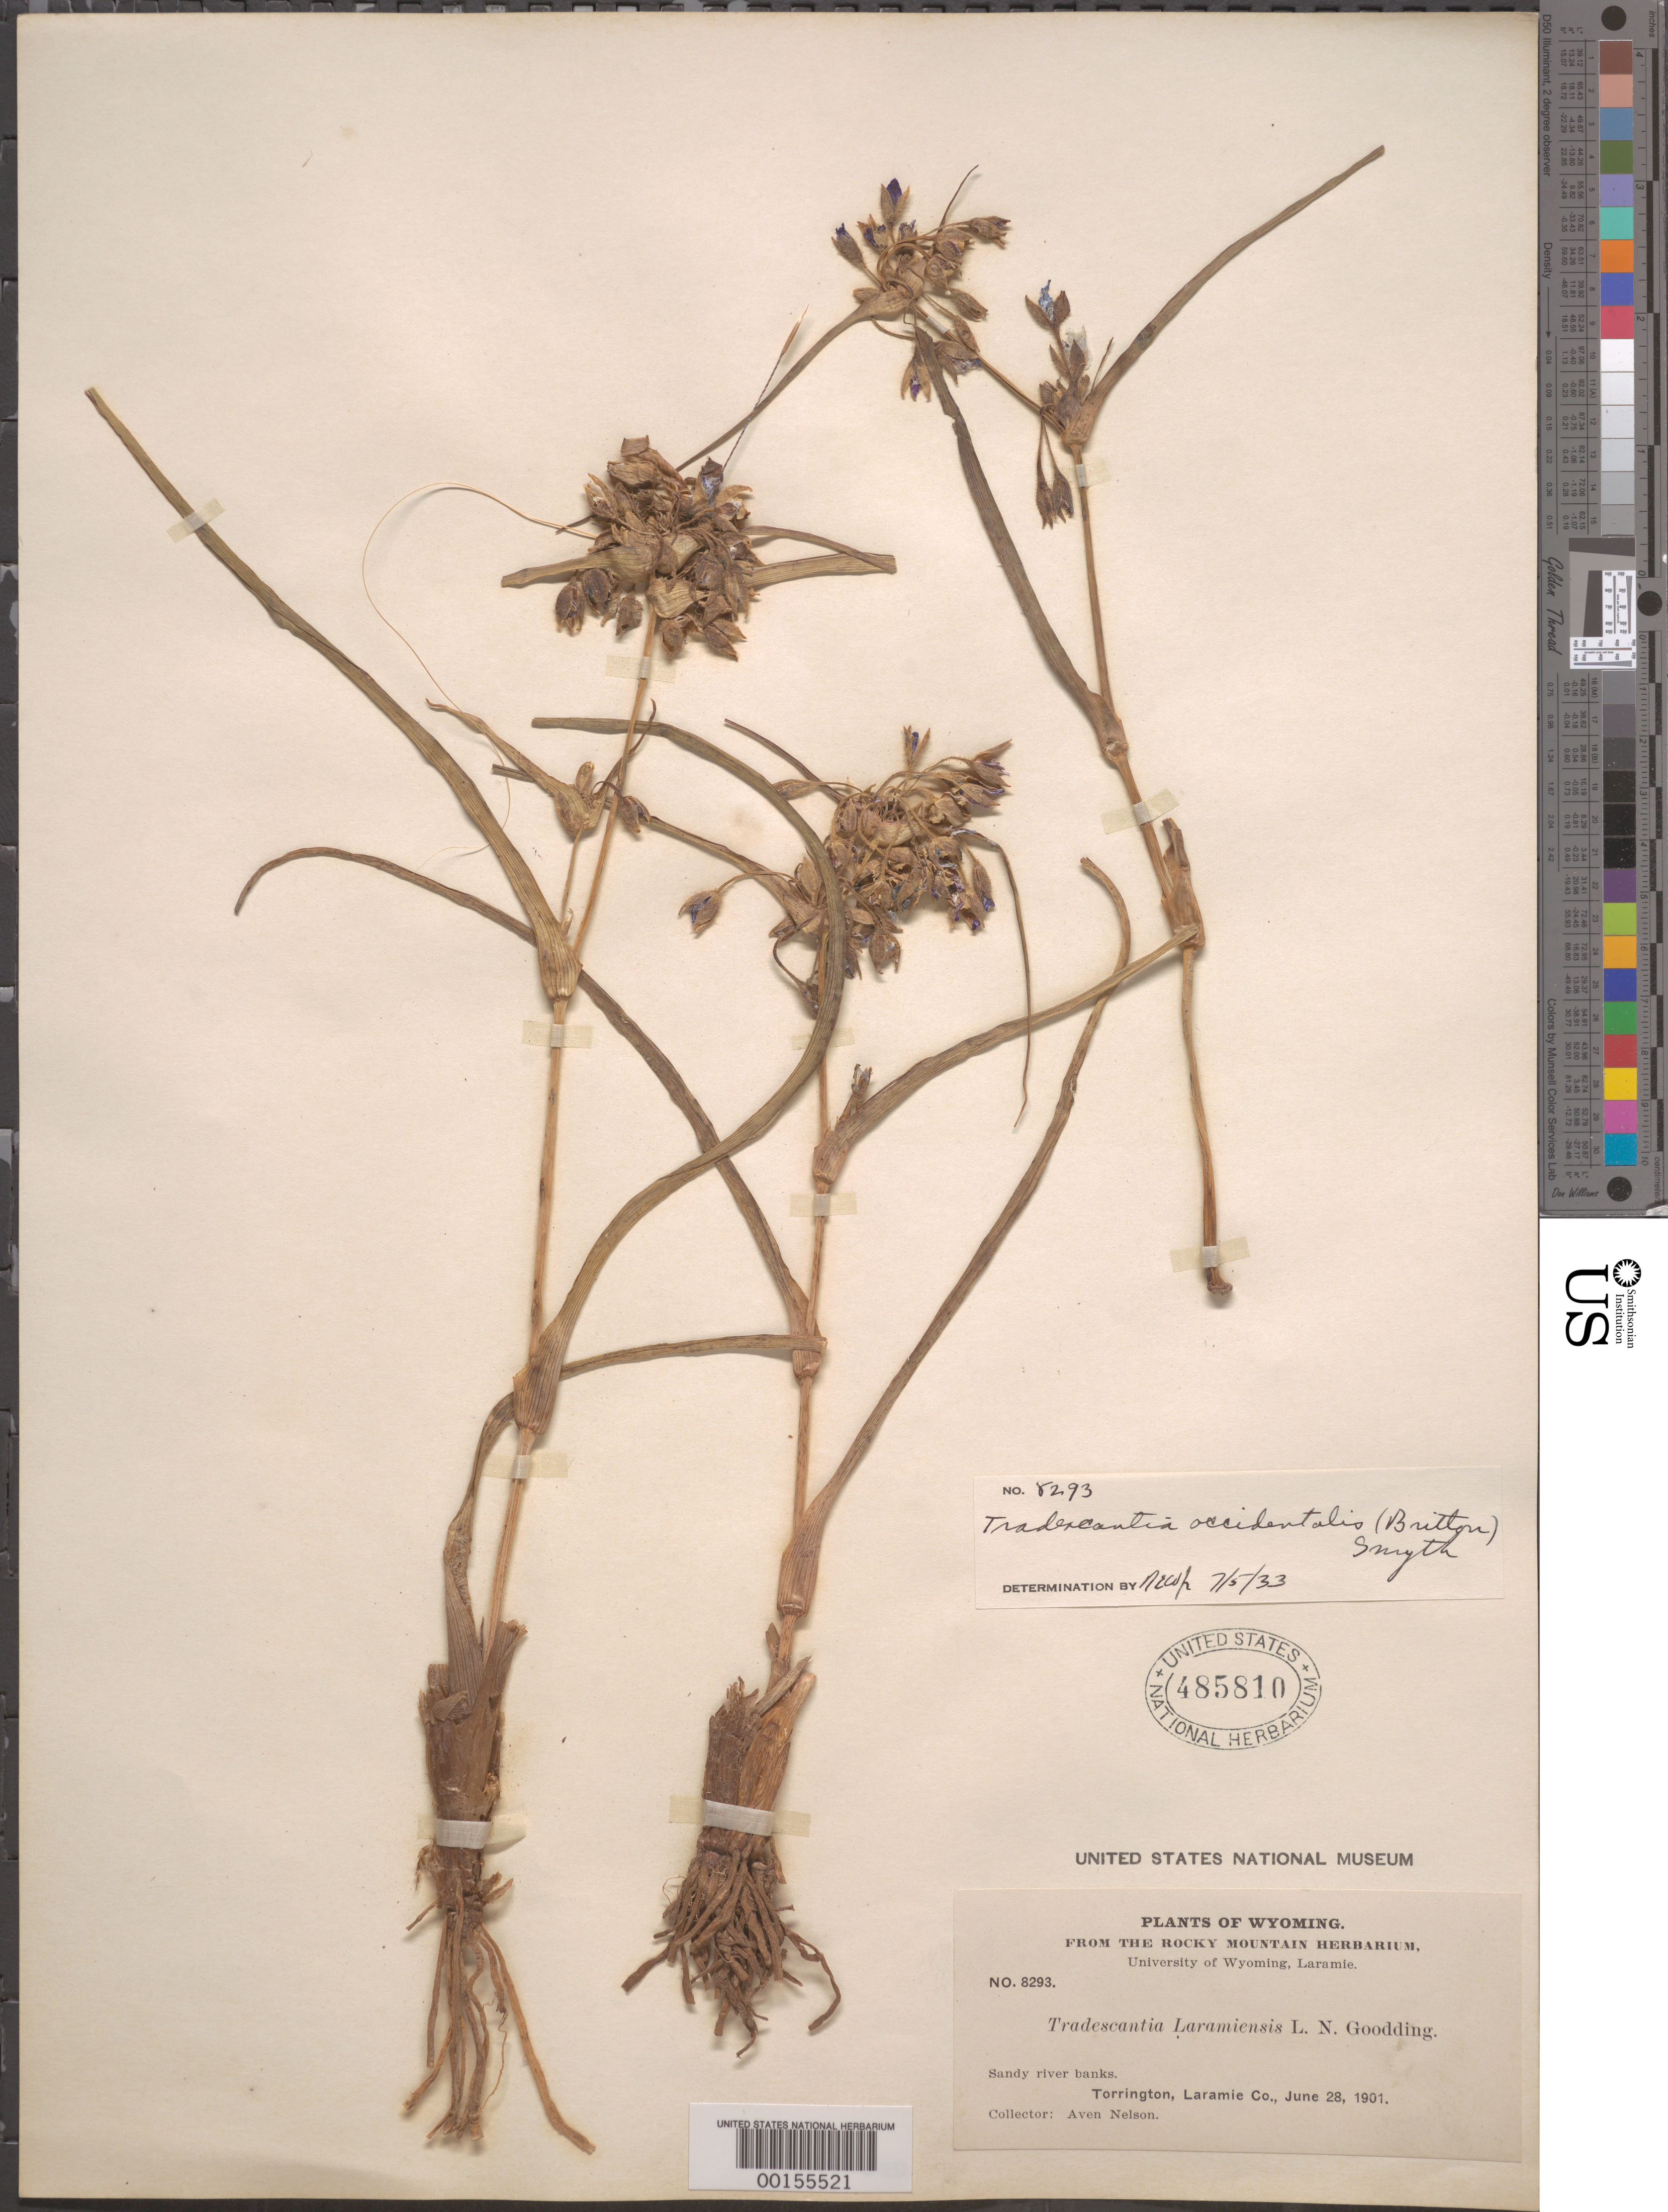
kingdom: Plantae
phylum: Tracheophyta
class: Liliopsida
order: Commelinales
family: Commelinaceae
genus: Tradescantia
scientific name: Tradescantia occidentalis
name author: (Britton) Smyth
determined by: Woodward, R. E.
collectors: A. Nelson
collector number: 8293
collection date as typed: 28 Jun 1901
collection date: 1901-06-28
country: United States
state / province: Wyoming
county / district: Laramie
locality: Torrington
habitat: Sandy riverbank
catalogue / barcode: US 485810